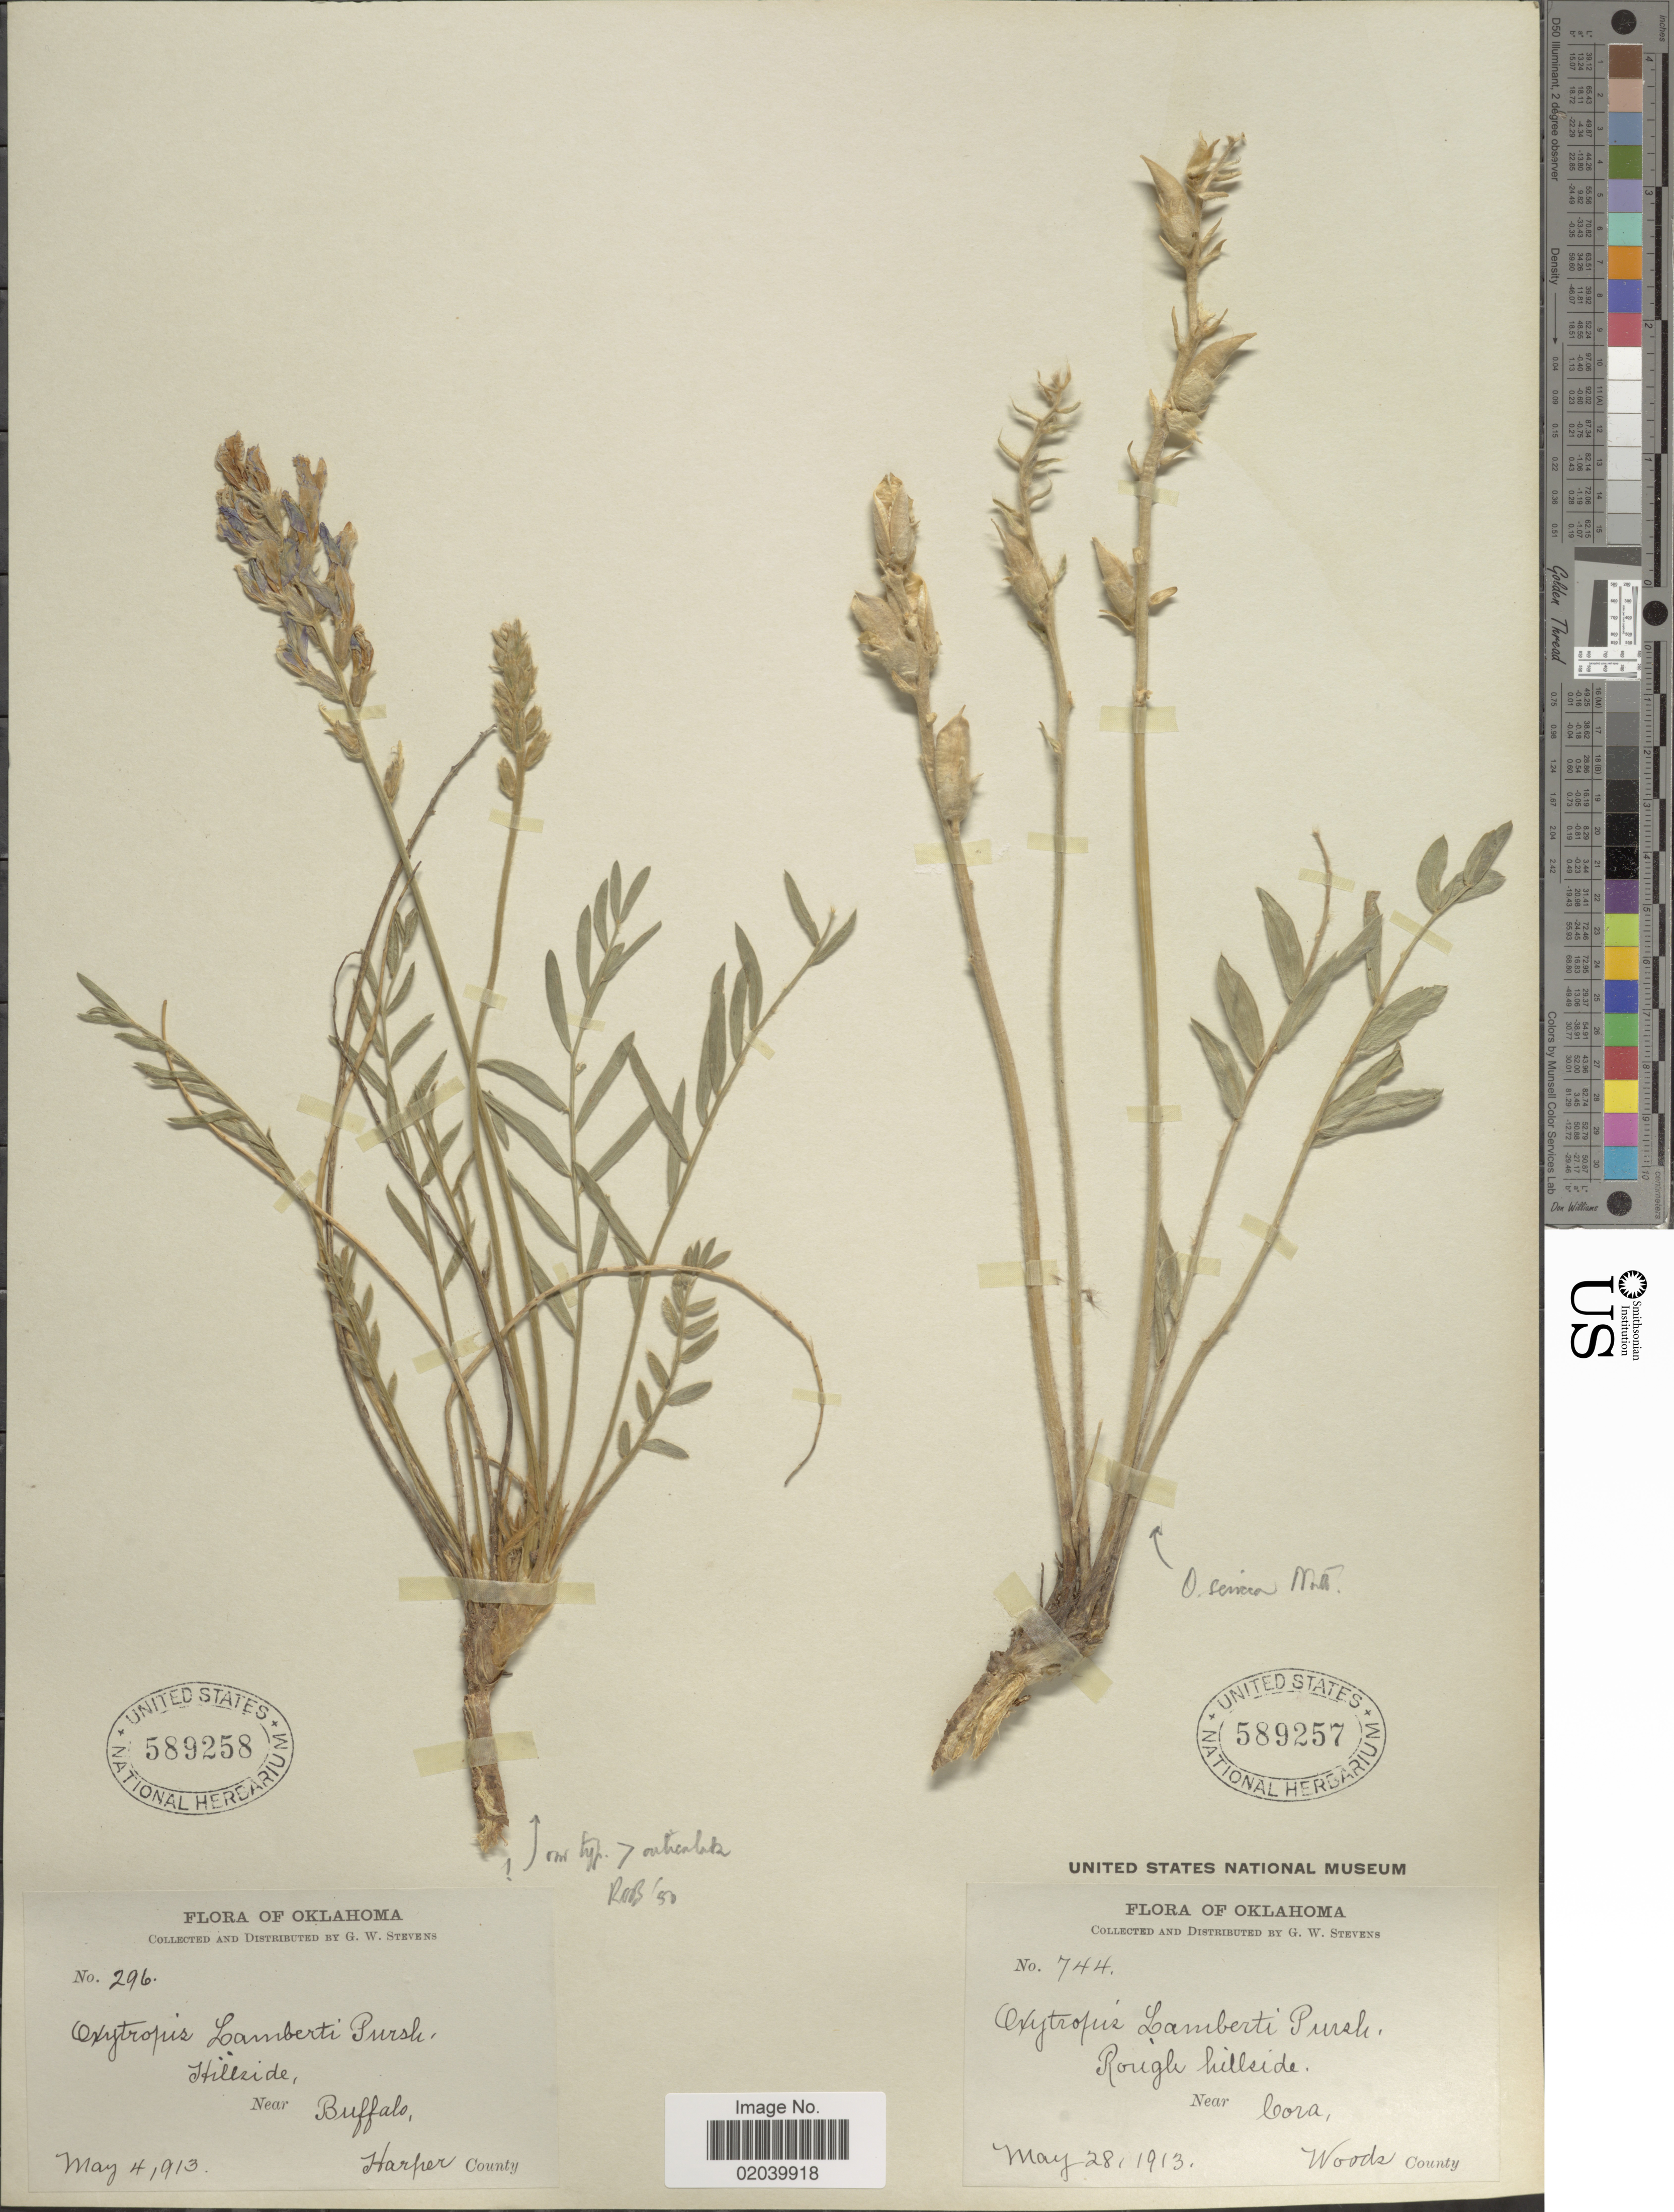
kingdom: Plantae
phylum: Tracheophyta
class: Magnoliopsida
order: Fabales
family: Fabaceae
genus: Oxytropis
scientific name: Oxytropis lambertii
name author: Pursh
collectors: G. W. Stevens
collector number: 744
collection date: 1913-05-28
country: United States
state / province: Oklahoma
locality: Near Cora, Woods County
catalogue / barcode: US 589257-2